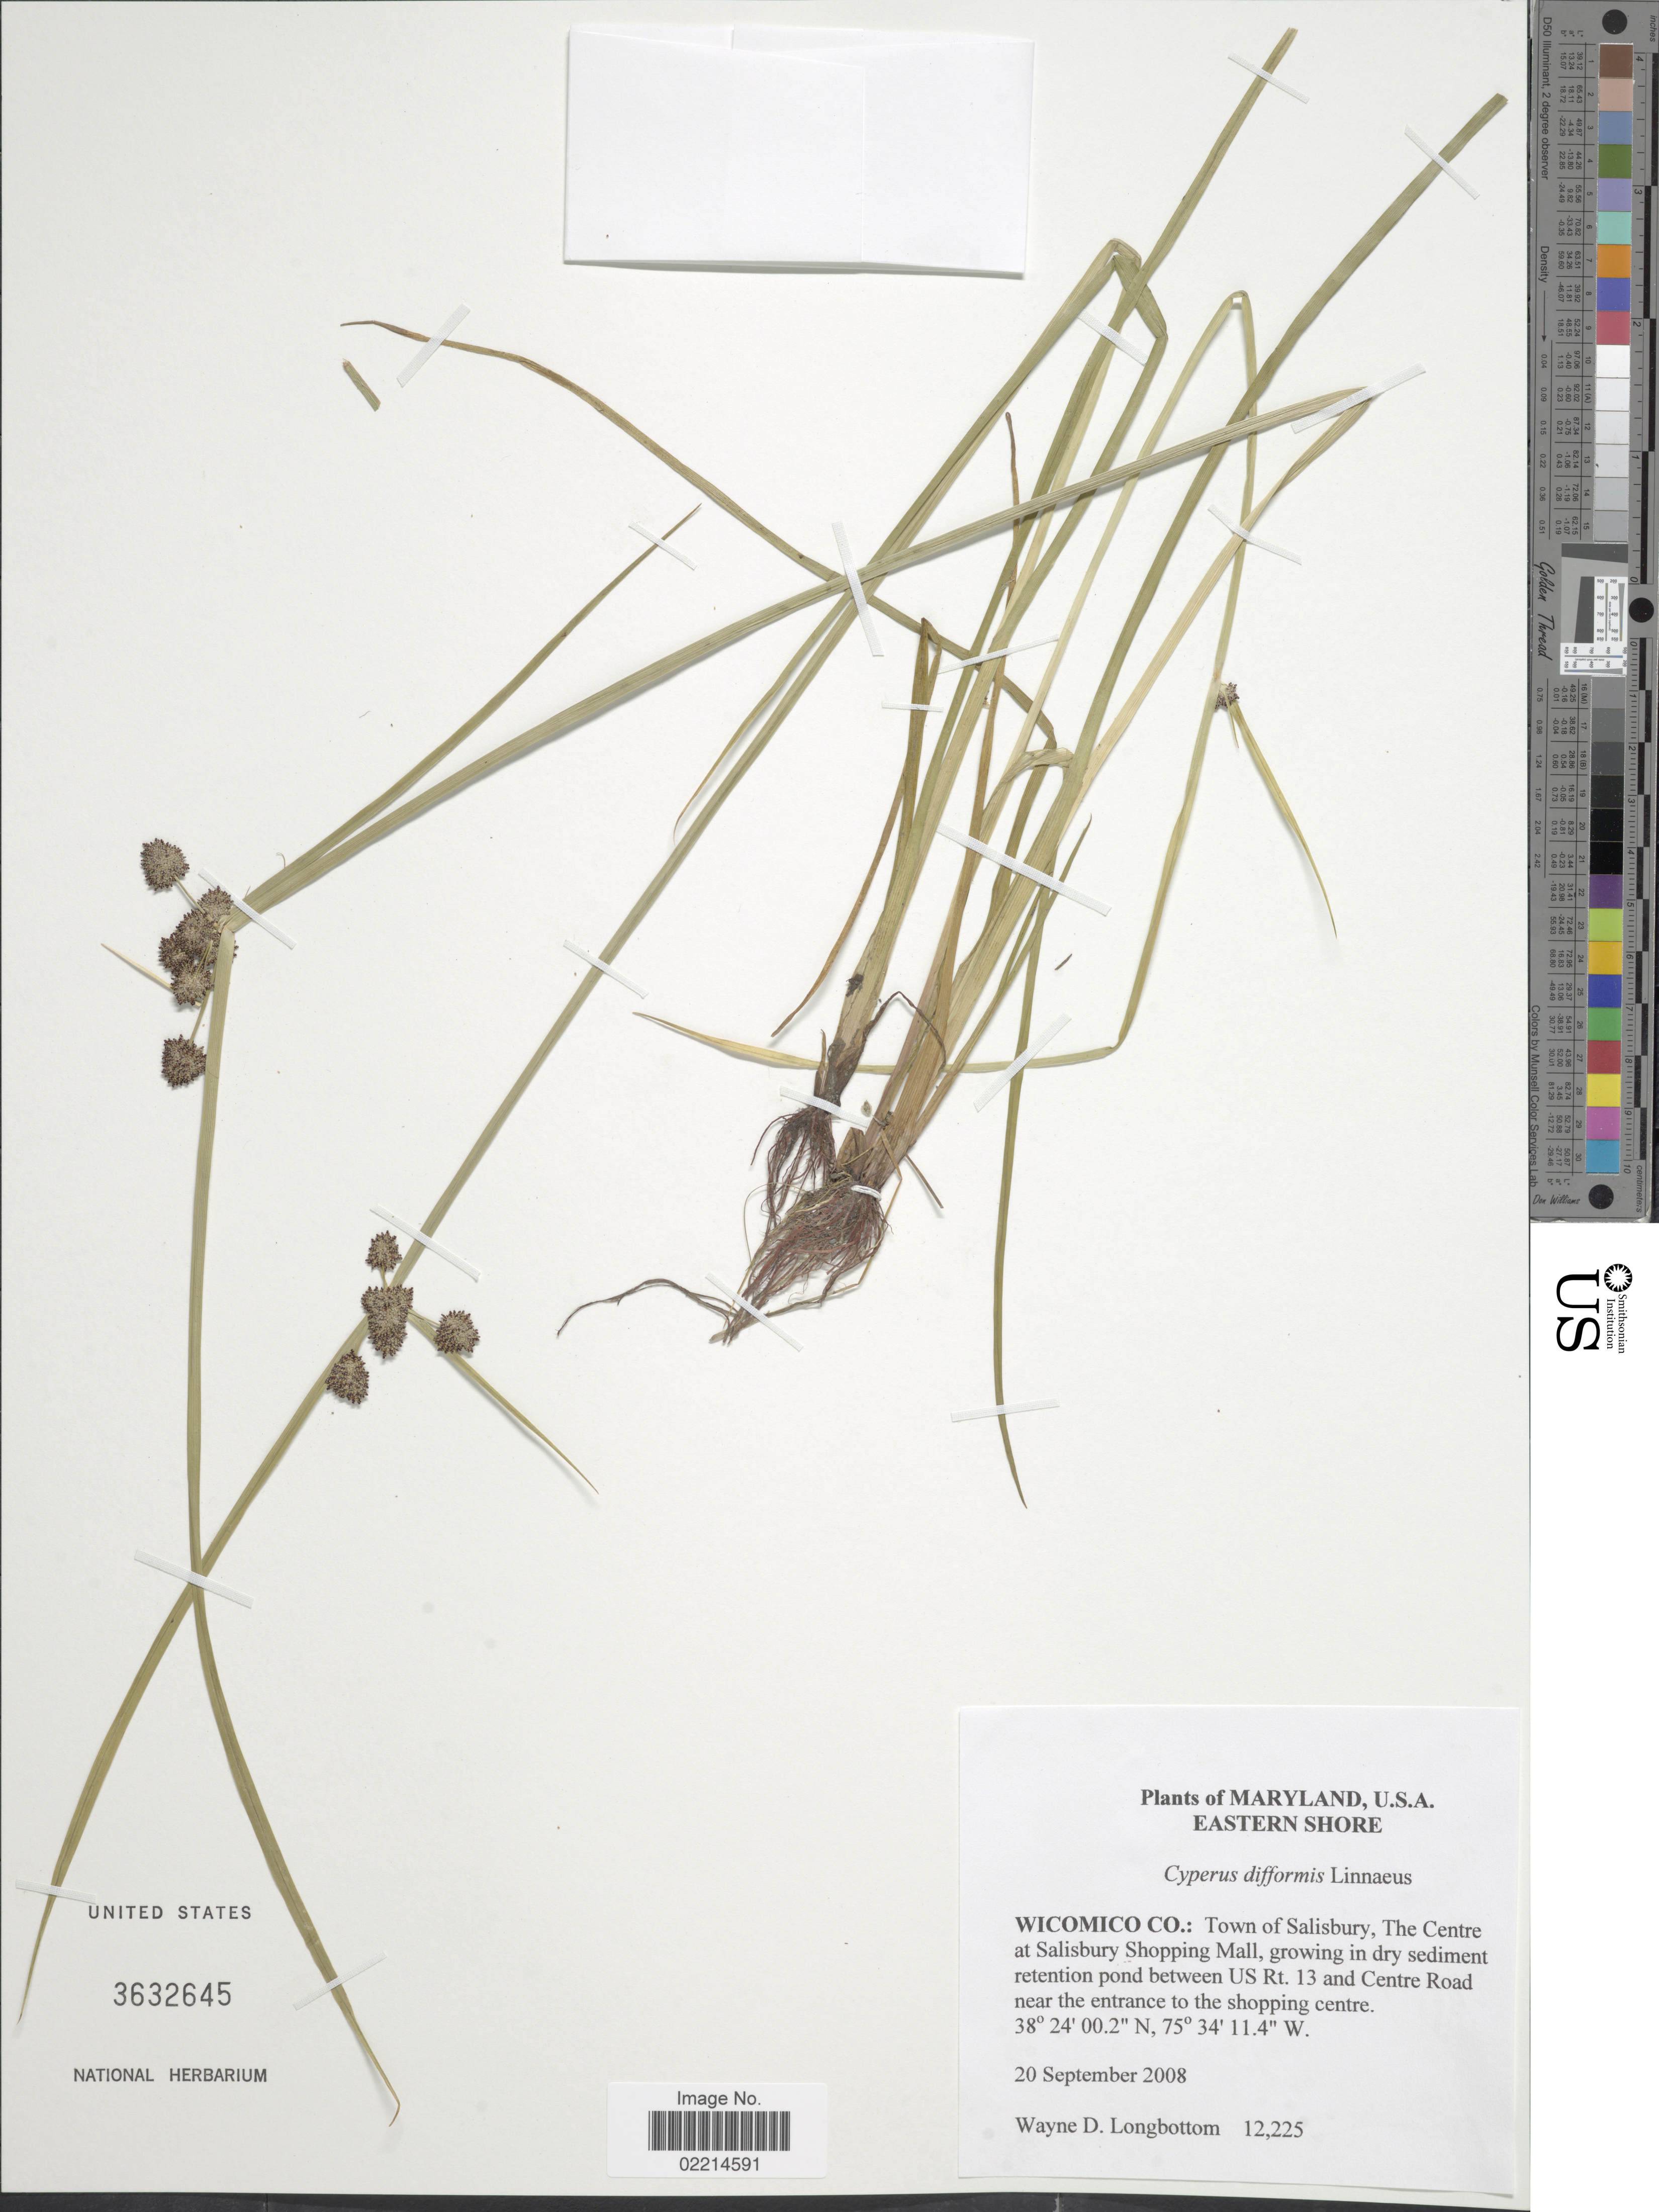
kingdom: Plantae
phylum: Tracheophyta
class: Liliopsida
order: Poales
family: Cyperaceae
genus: Cyperus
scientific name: Cyperus difformis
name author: L.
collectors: W. D. Longbottom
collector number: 12225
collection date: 2008-09-20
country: United States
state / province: Maryland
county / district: Wicomico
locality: Eastern Shore, Wicomico Co.: Town of Salisbury, The Centre at Salisbury Shopping Mall, in dry sediment retention pond between US Rt. 13 and Centre Road near the entrance to the shopping centre.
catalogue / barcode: US 3632645